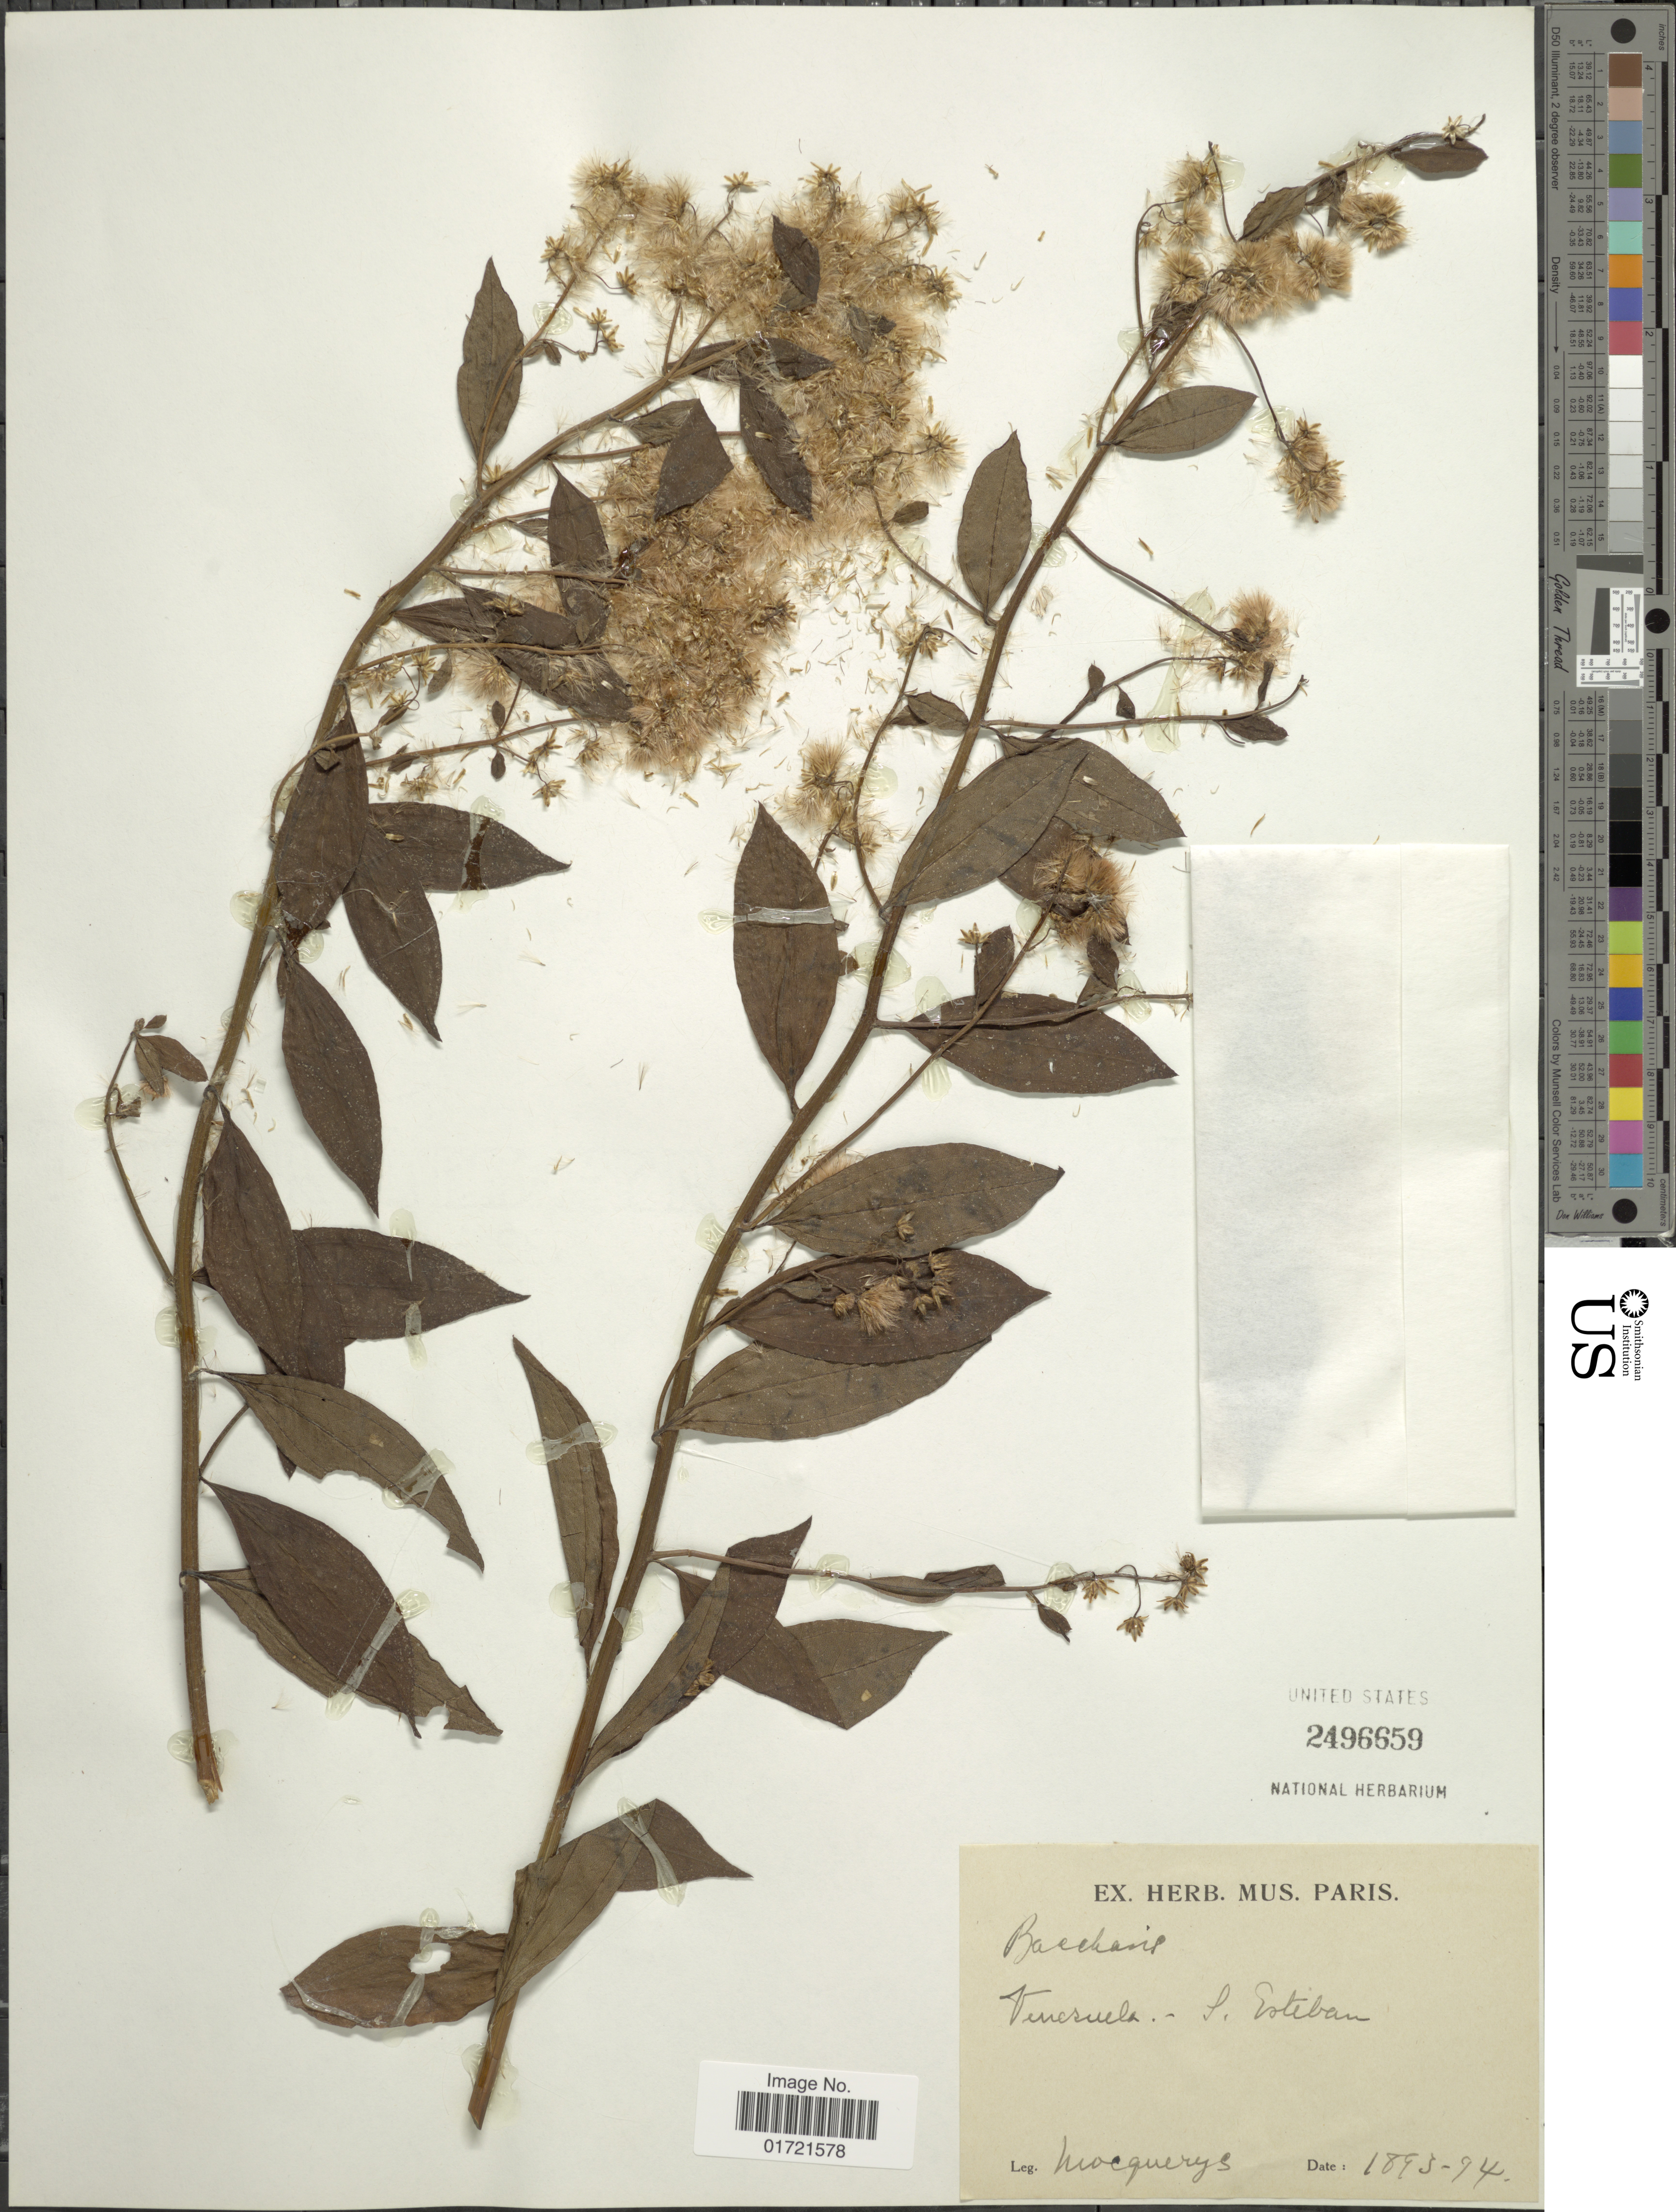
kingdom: Plantae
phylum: Tracheophyta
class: Magnoliopsida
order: Asterales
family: Asteraceae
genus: Baccharis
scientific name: Baccharis trinervis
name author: (Lam.) Pers.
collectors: A. Mocquerys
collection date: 1893/1894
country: Venezuela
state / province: Carabobo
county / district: Puerto Cabello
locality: San Esteban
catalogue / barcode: US 2496659